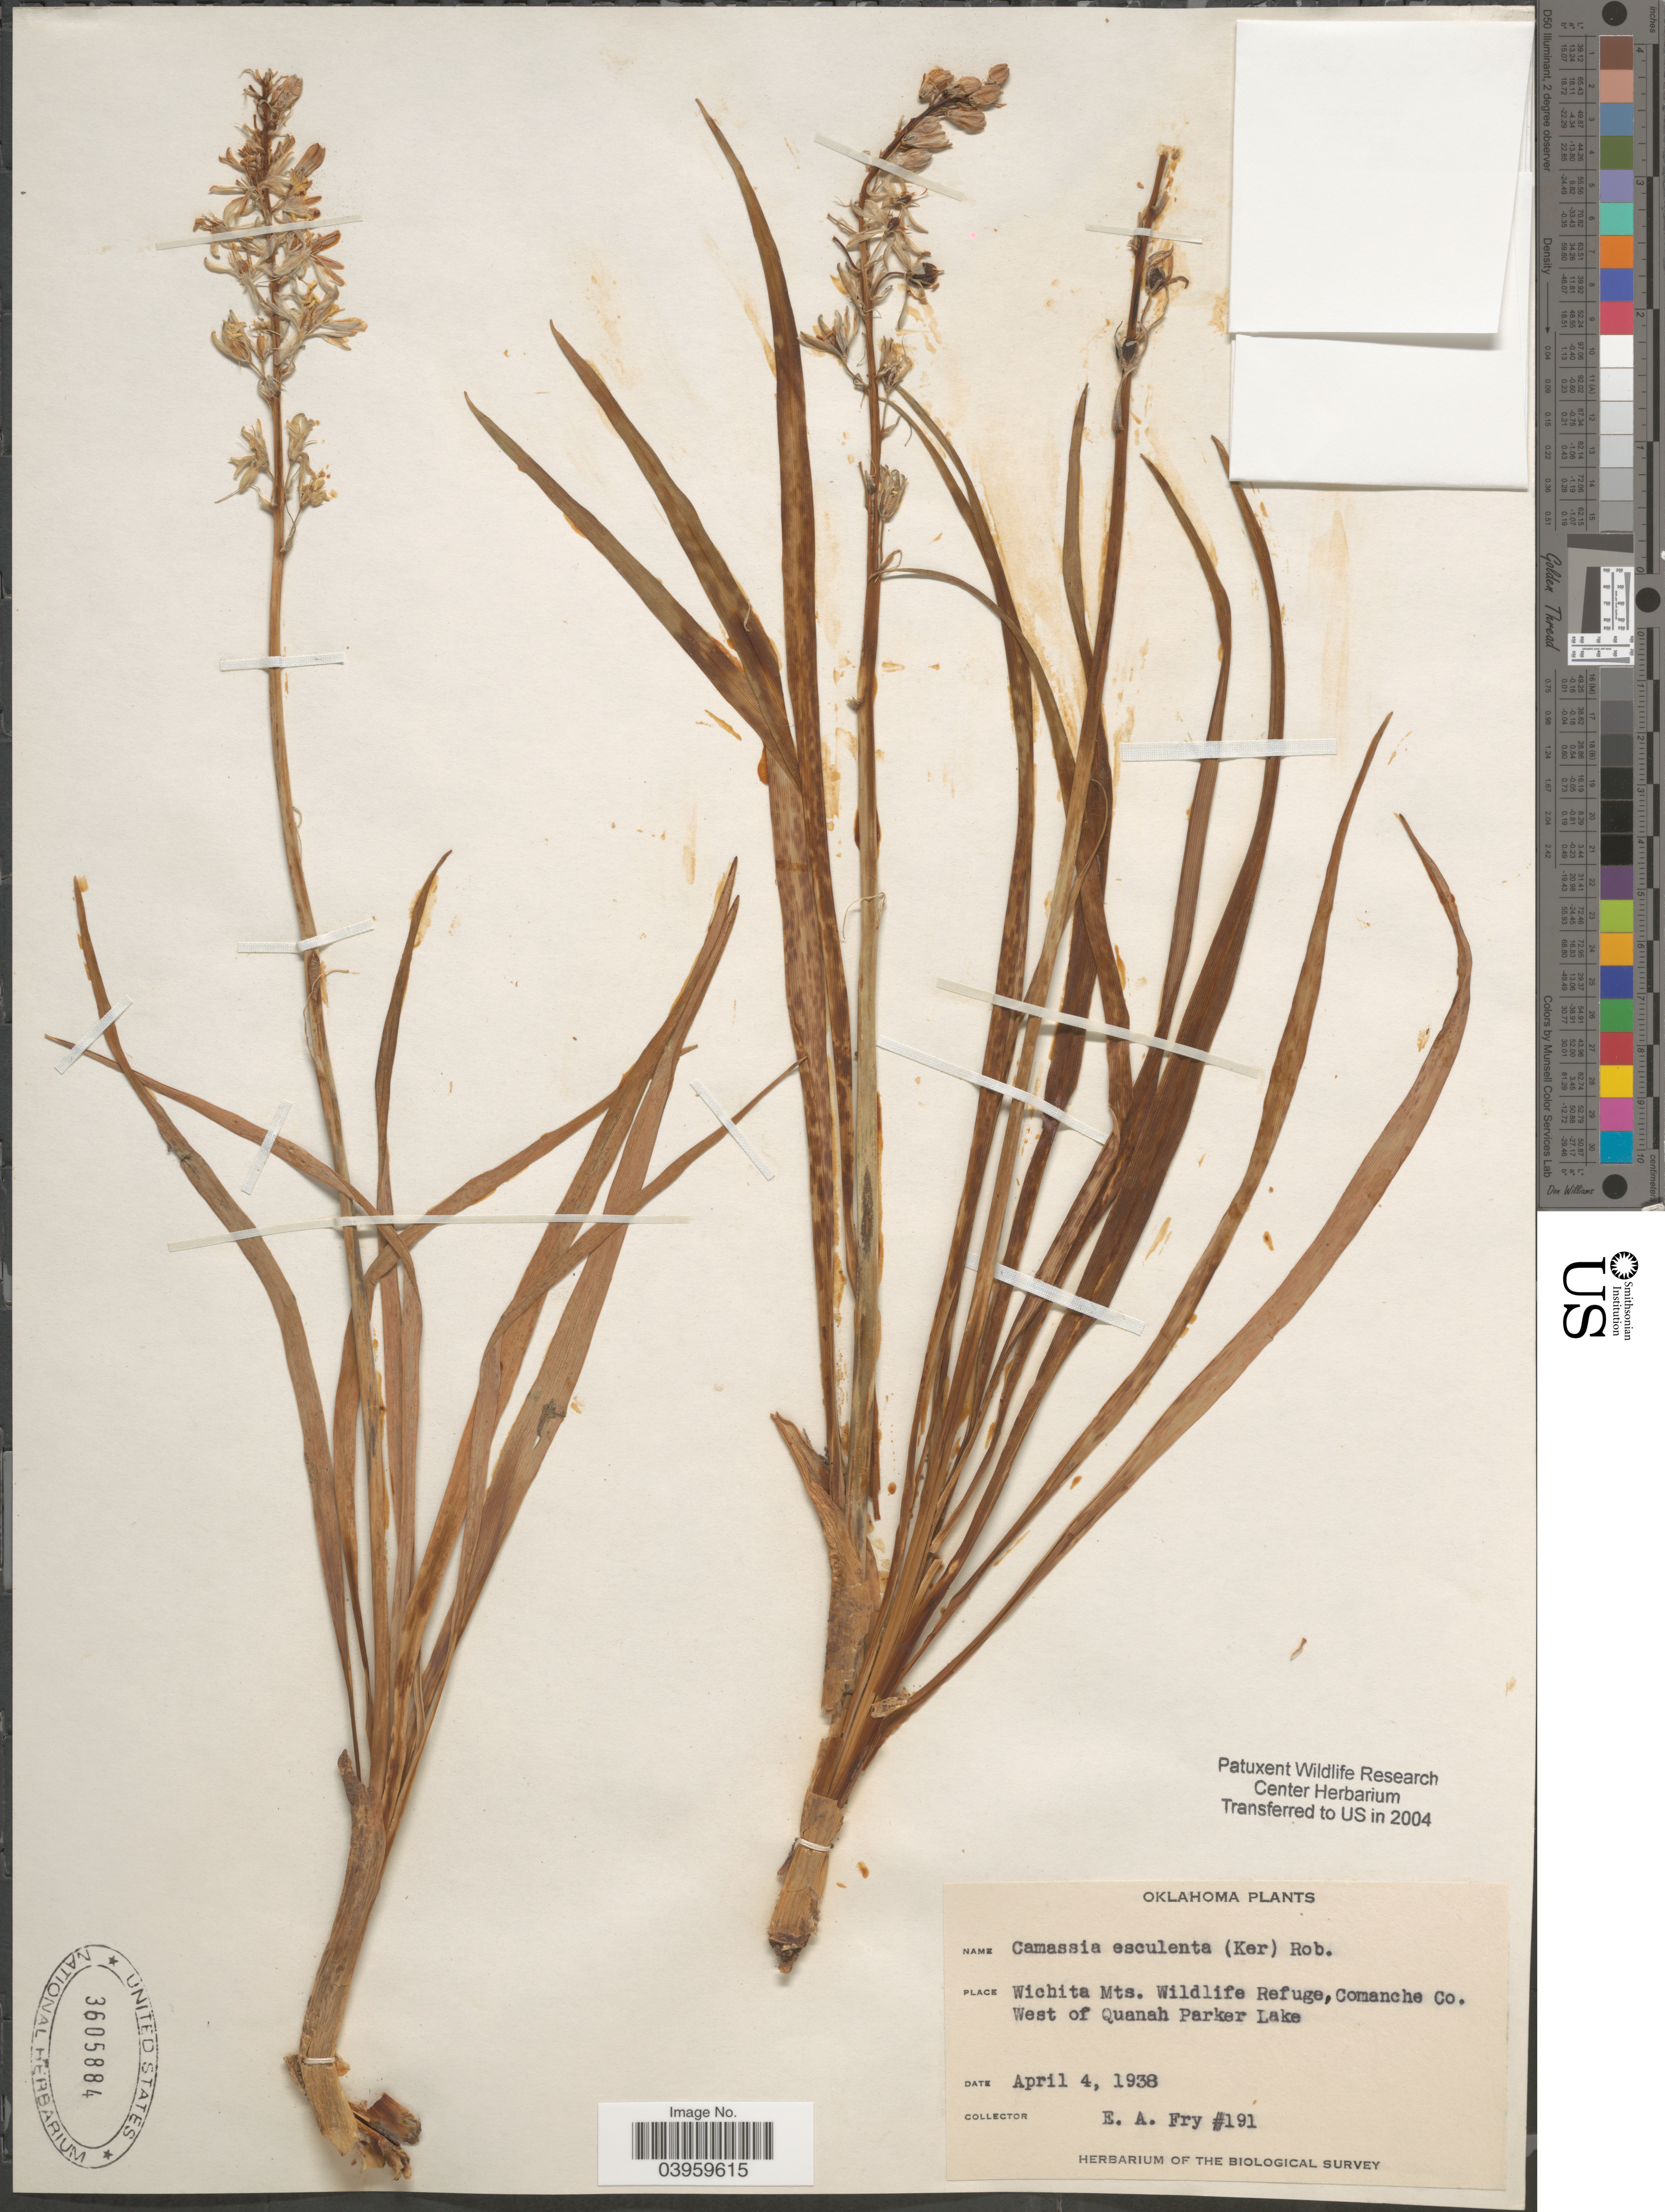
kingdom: Plantae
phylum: Tracheophyta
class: Liliopsida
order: Asparagales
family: Asparagaceae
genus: Camassia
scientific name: Camassia scilloides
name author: (Raf.) Cory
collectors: E. Fry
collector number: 191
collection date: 1938-04-04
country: United States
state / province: Oklahoma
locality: Wichita Mts. Wildlife Refuge, Comanche Co. West of Quanah Parker Lake.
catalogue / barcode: US 3605884